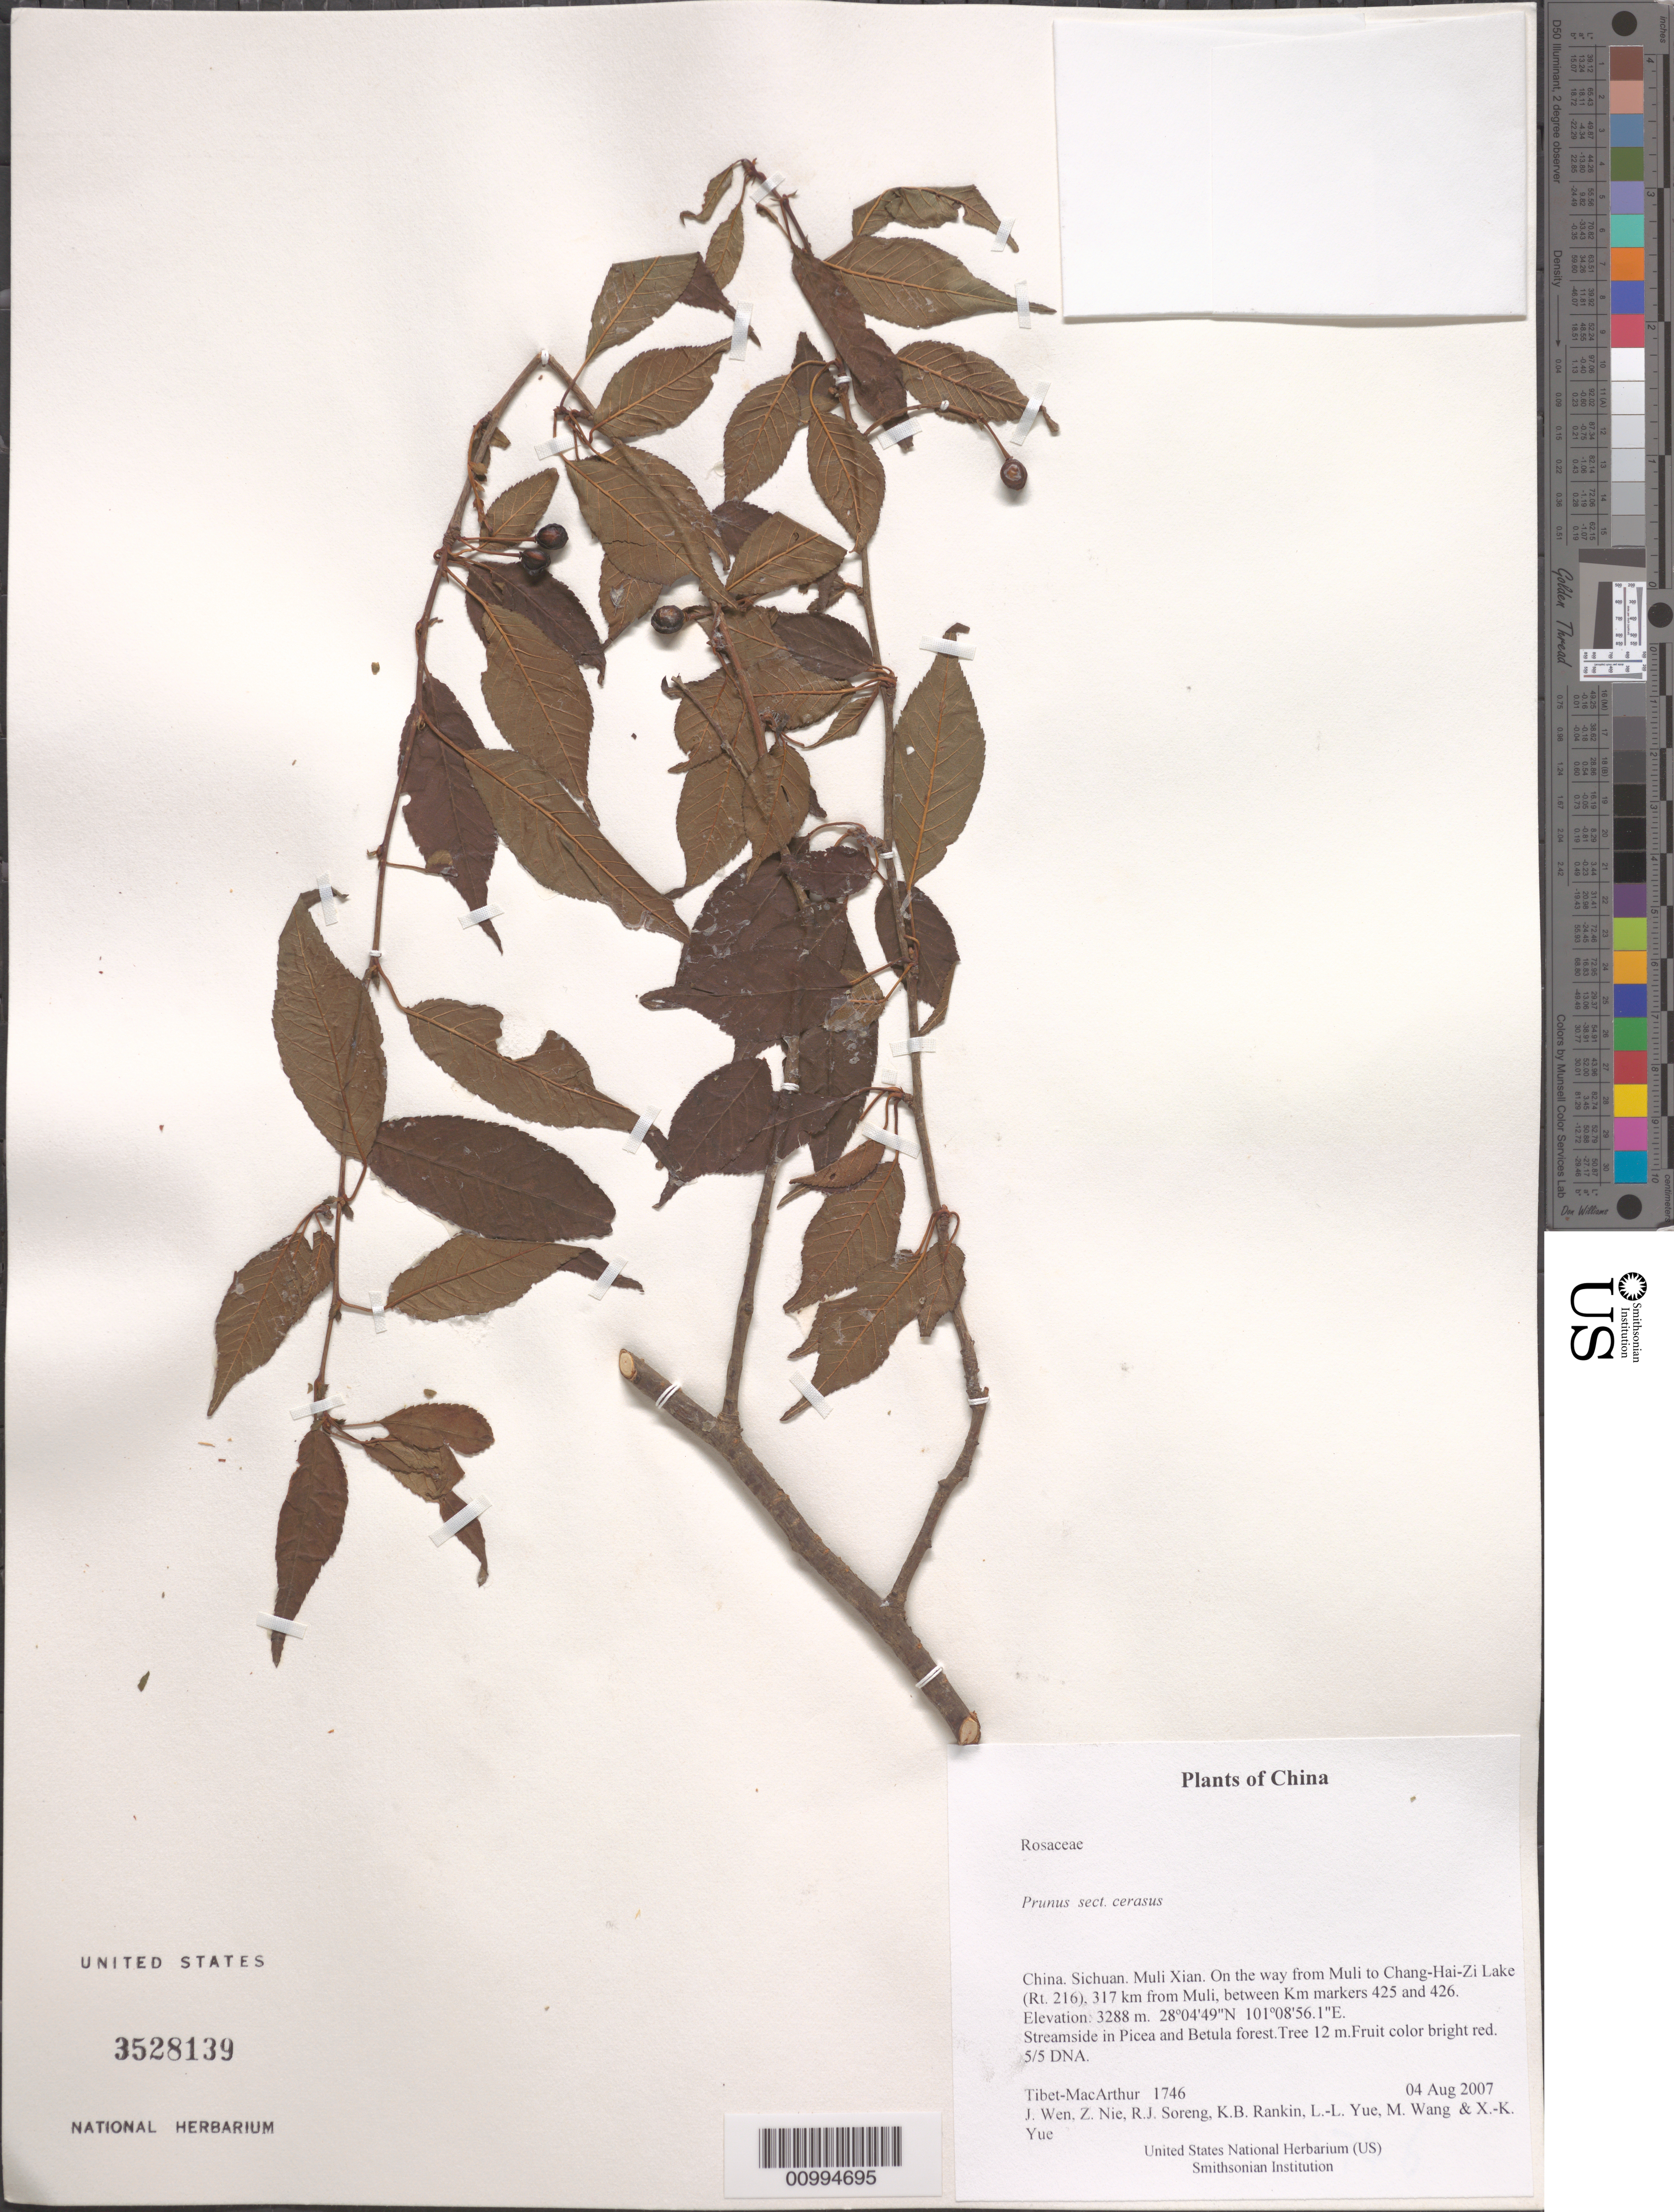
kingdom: Plantae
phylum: Tracheophyta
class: Magnoliopsida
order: Rosales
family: Rosaceae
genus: Prunus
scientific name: Prunus sect. cerasus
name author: Pers.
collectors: Tibet-MacArthur, J. Wen, Z. Nie, R. J. Soreng, K. Rankin, L. Yue, M. Wang & X. Yue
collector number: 1746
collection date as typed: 04 Aug 2007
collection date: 2007-08-04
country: China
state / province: Sichuan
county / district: Muli Xian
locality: On the way from Muli to Chang-Hai-Zi Lake (Rt. 216), 317 km from Muli, between Km markers 425 and 426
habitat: Streamside in Picea and Betula forest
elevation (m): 3288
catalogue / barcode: US 3528139